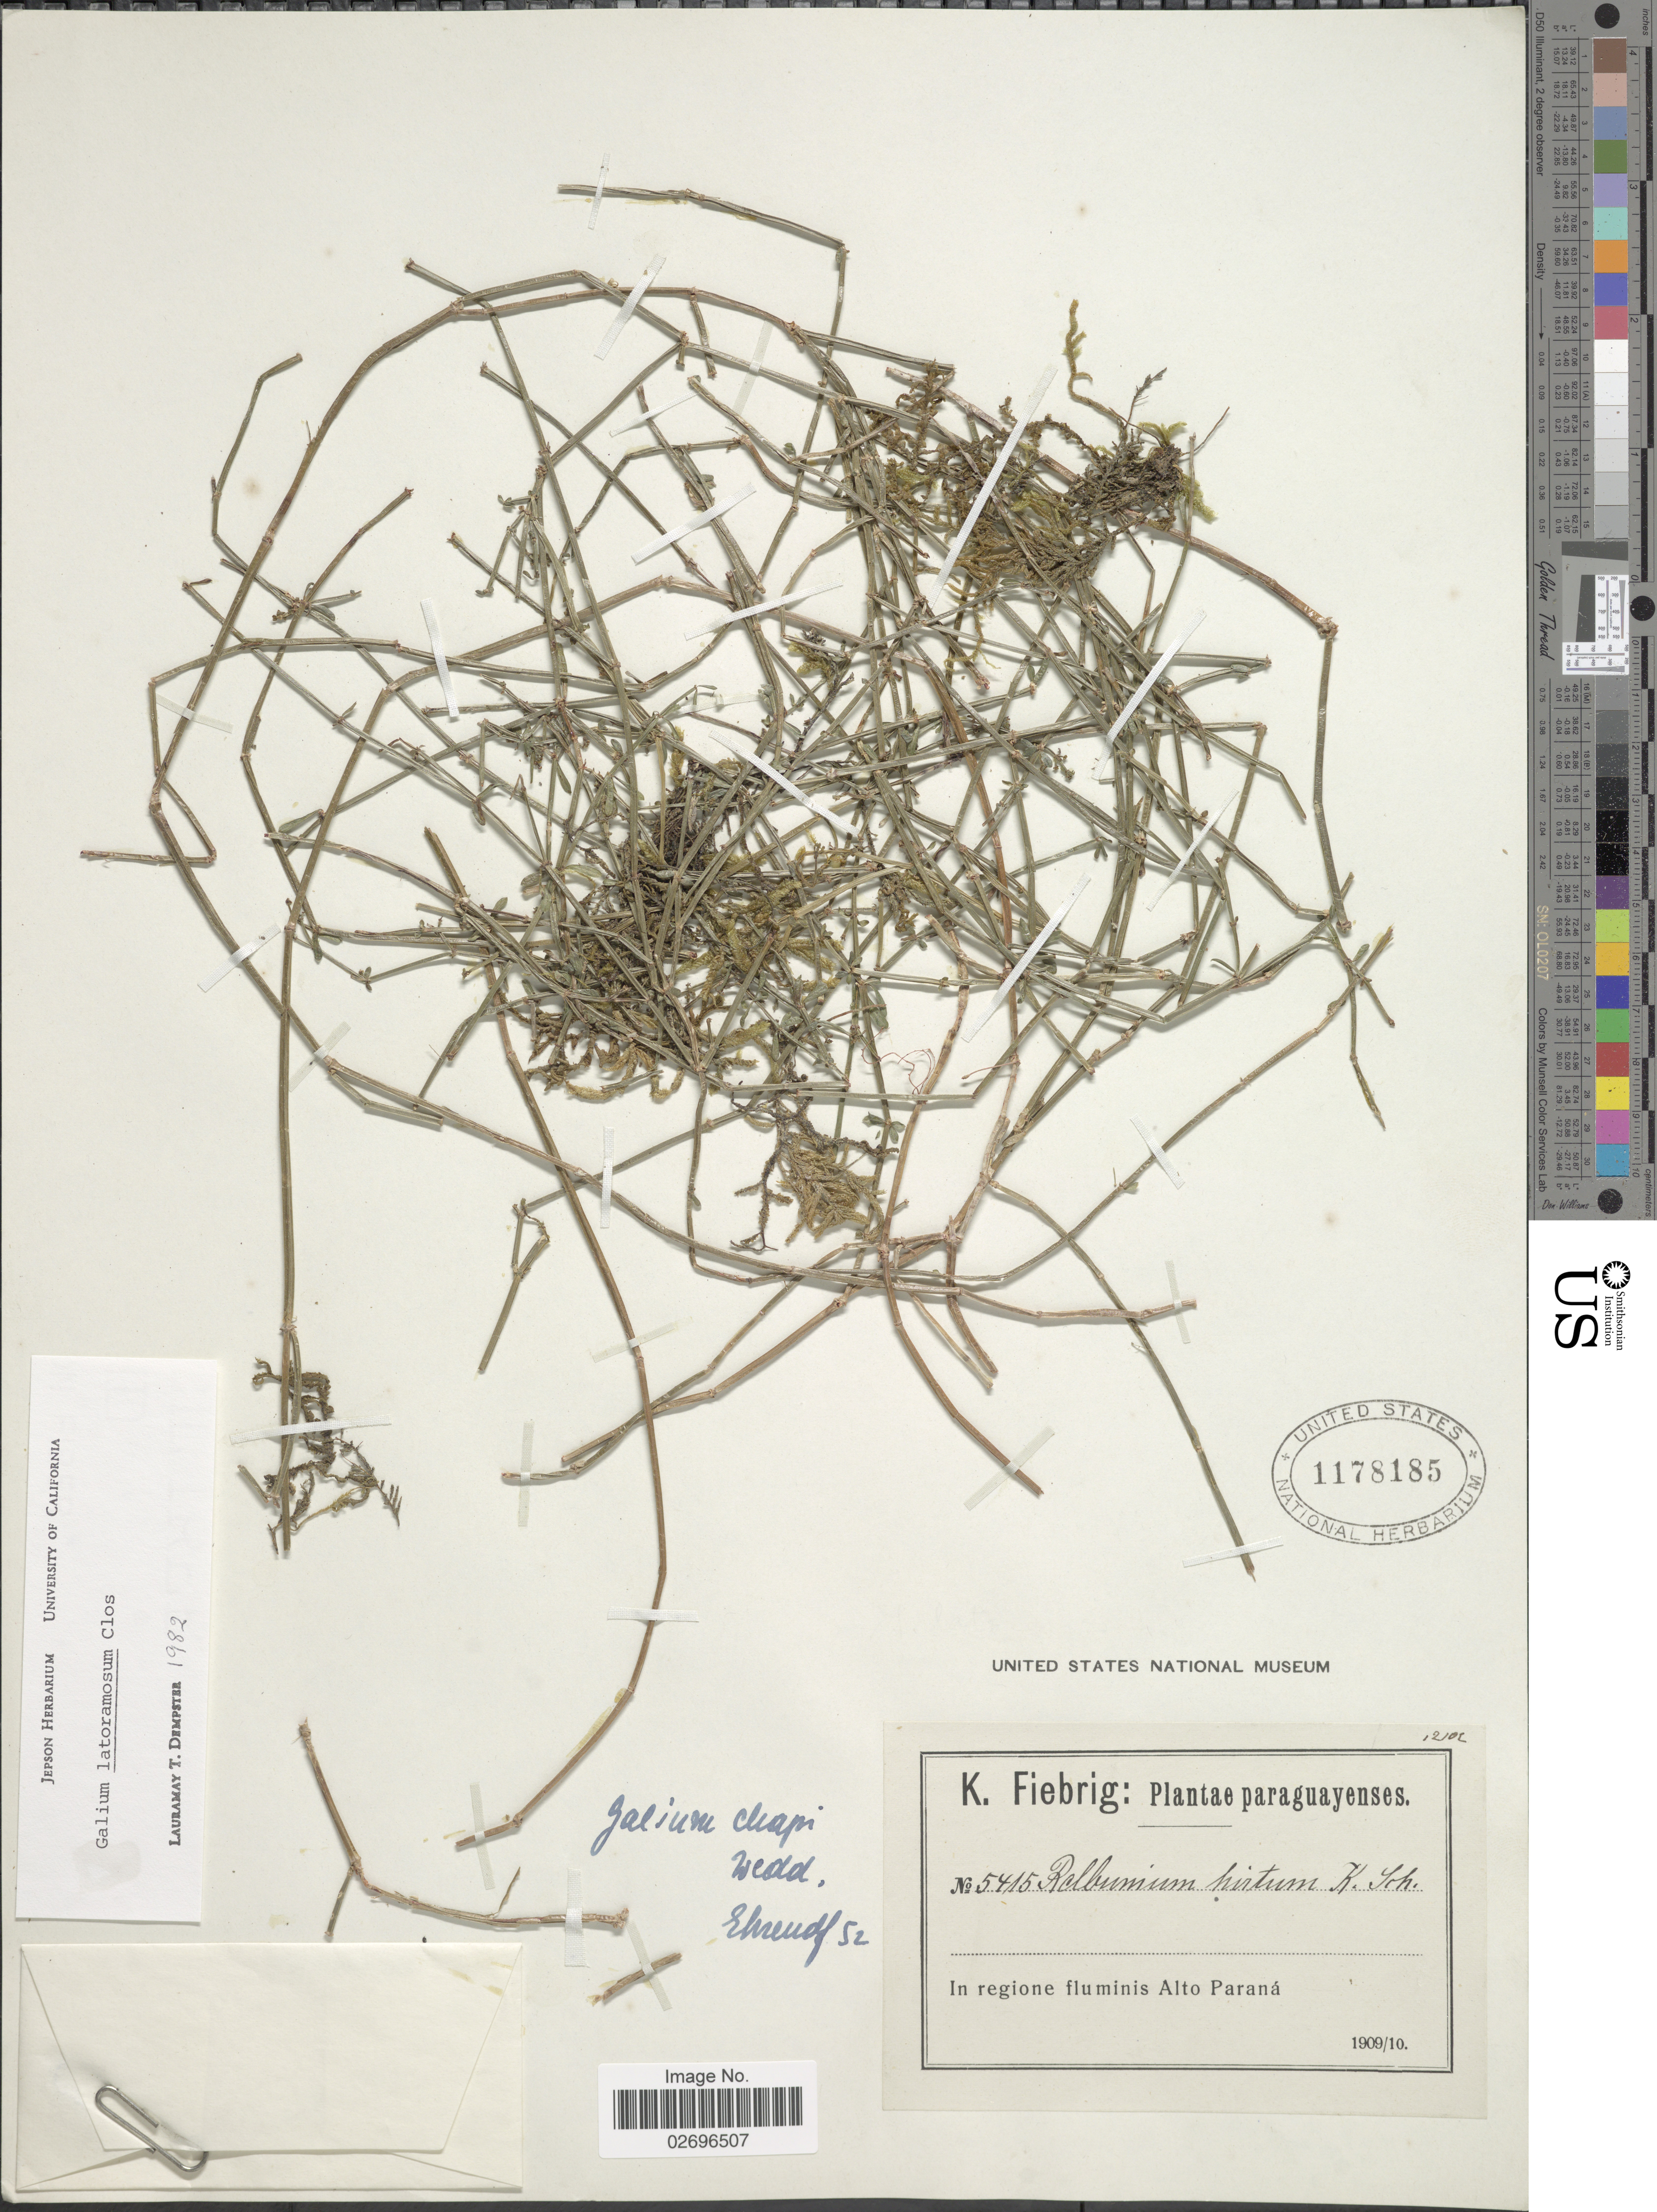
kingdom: Plantae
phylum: Tracheophyta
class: Magnoliopsida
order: Gentianales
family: Rubiaceae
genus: Galium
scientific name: Galium latoramosum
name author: Clos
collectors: K. Fiebrig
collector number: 5415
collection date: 1909/1910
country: Paraguay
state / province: Alto Parana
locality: In regione fluminis Alto Paraná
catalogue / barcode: US 1178185